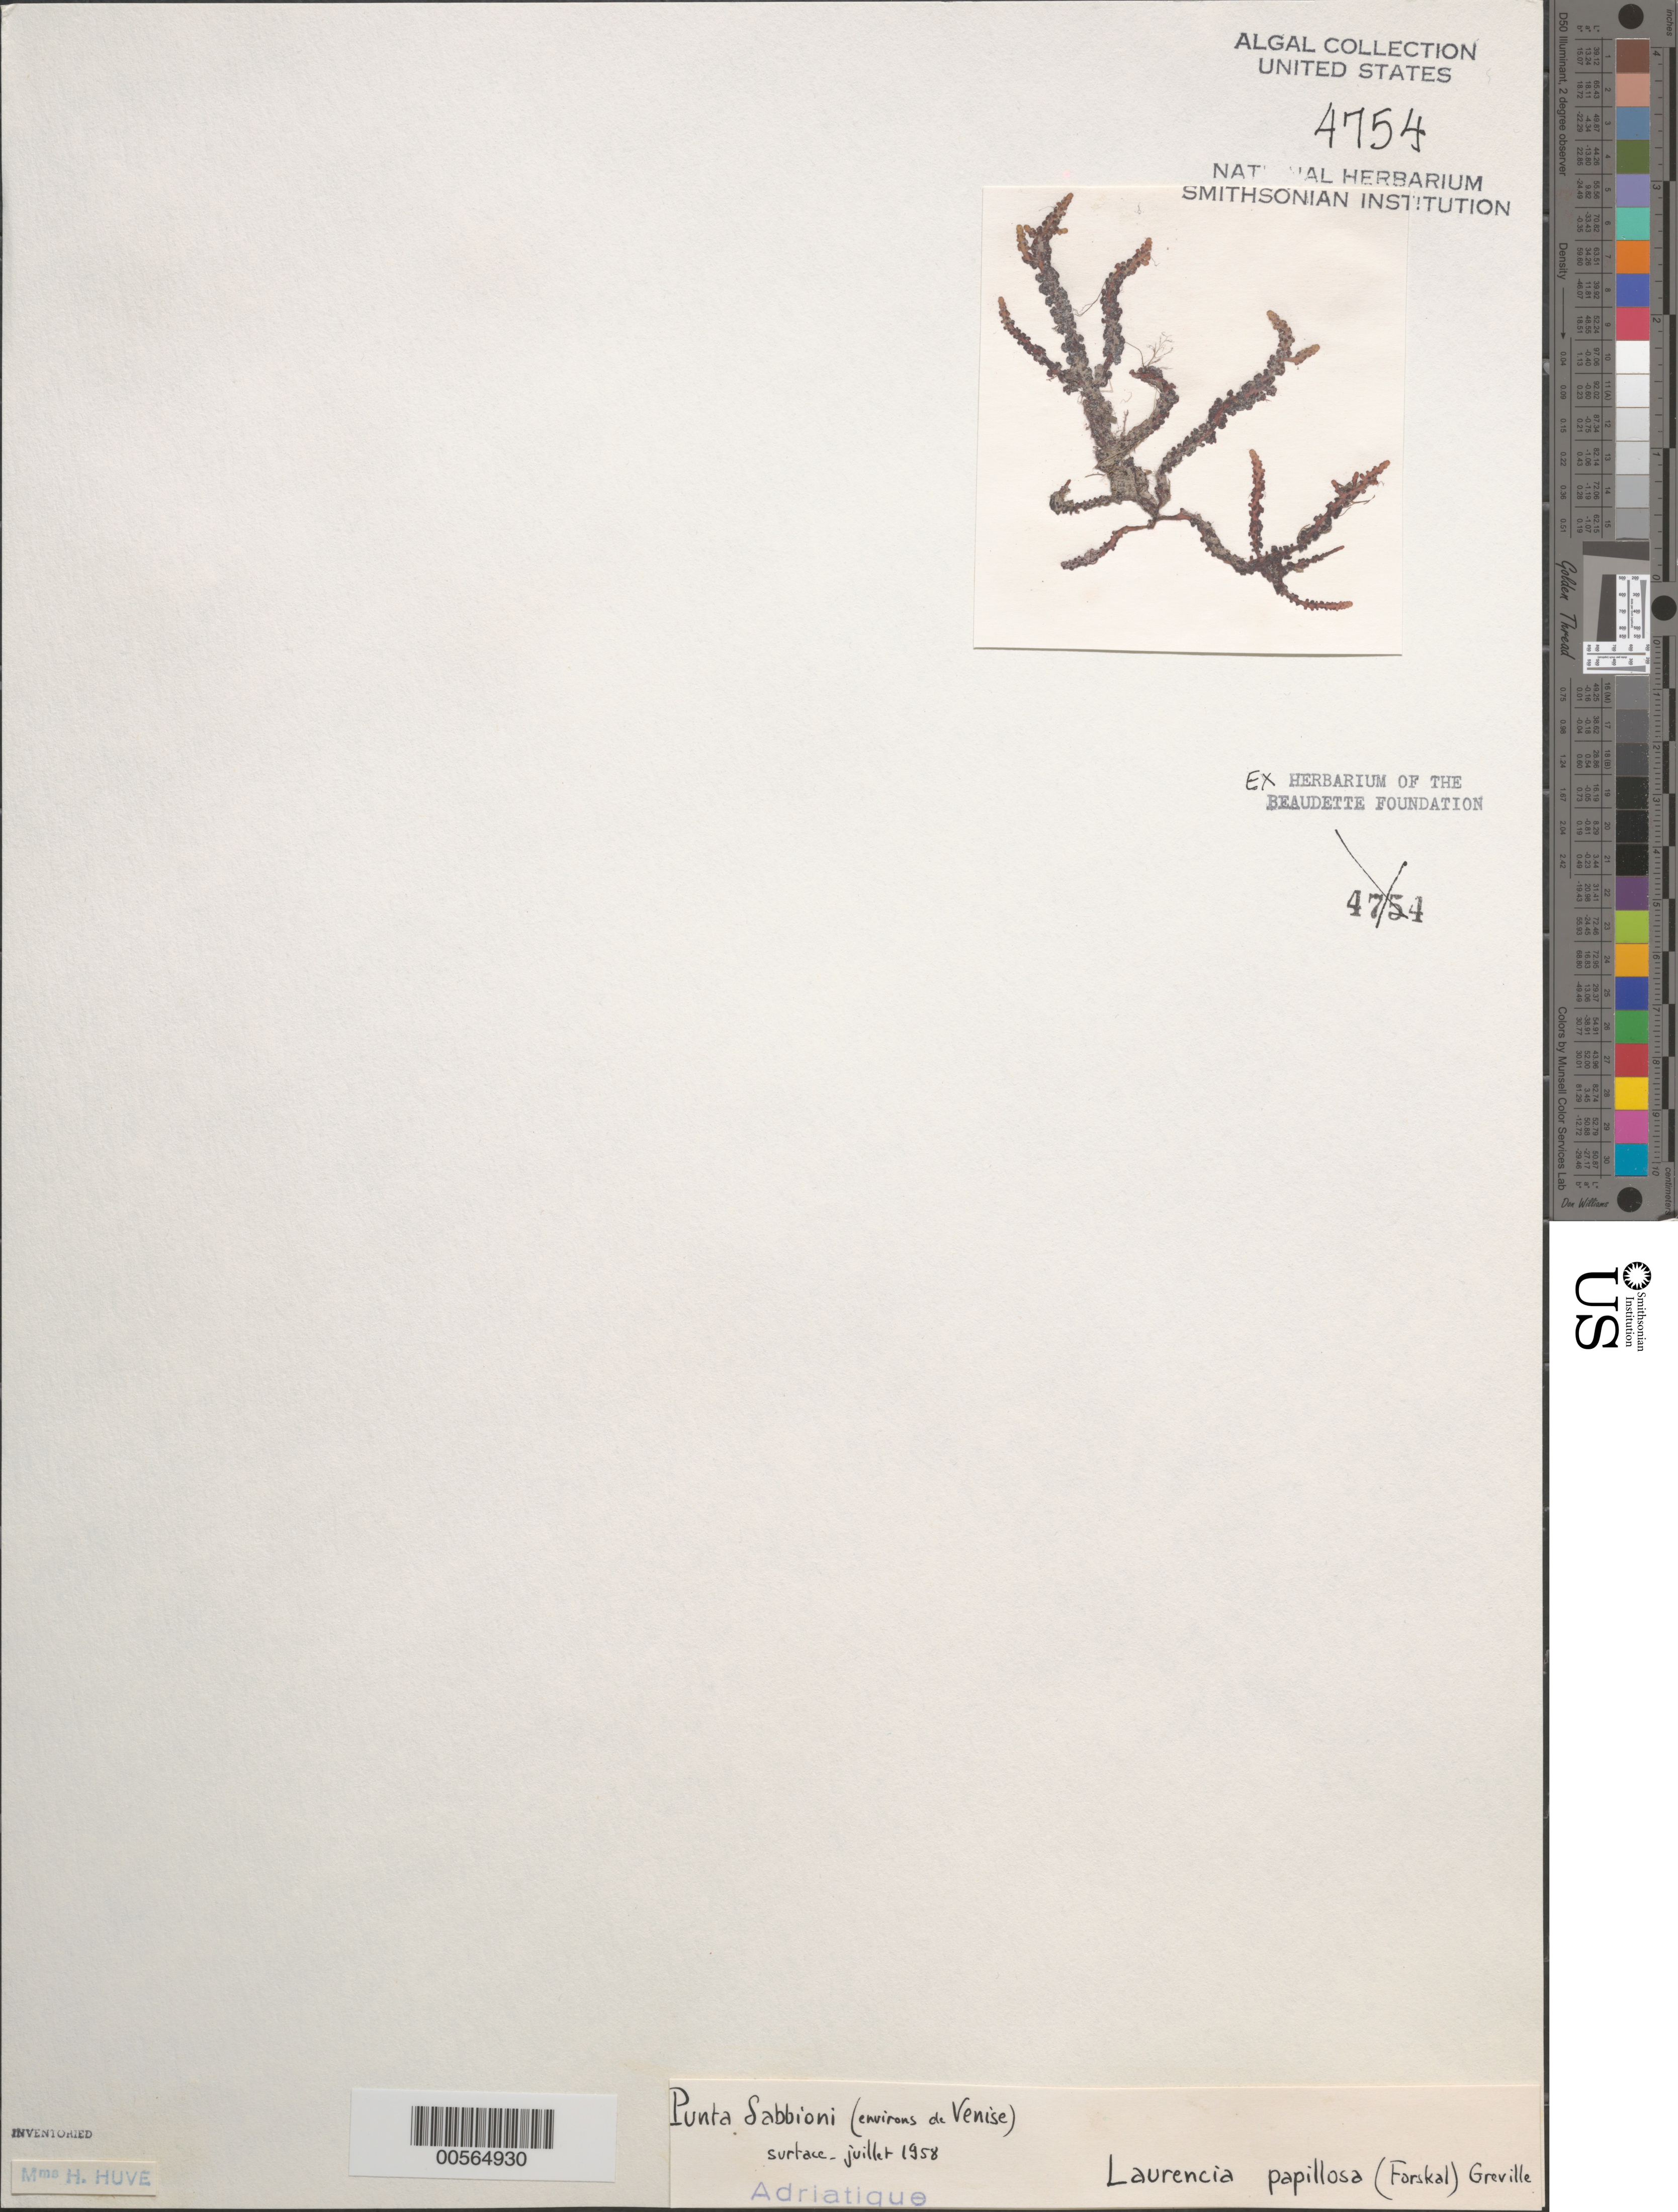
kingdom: Plantae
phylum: Rhodophyta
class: Florideophyceae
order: Ceramiales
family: Rhodomelaceae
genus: Palisada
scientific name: Palisada perforata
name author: (Bory) K.W. Nam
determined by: Algae name updating Project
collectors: H. Huvé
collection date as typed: Jul 1958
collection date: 1958-07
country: Italy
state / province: Veneto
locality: Punta sabbioni, near venice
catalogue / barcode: US 4754